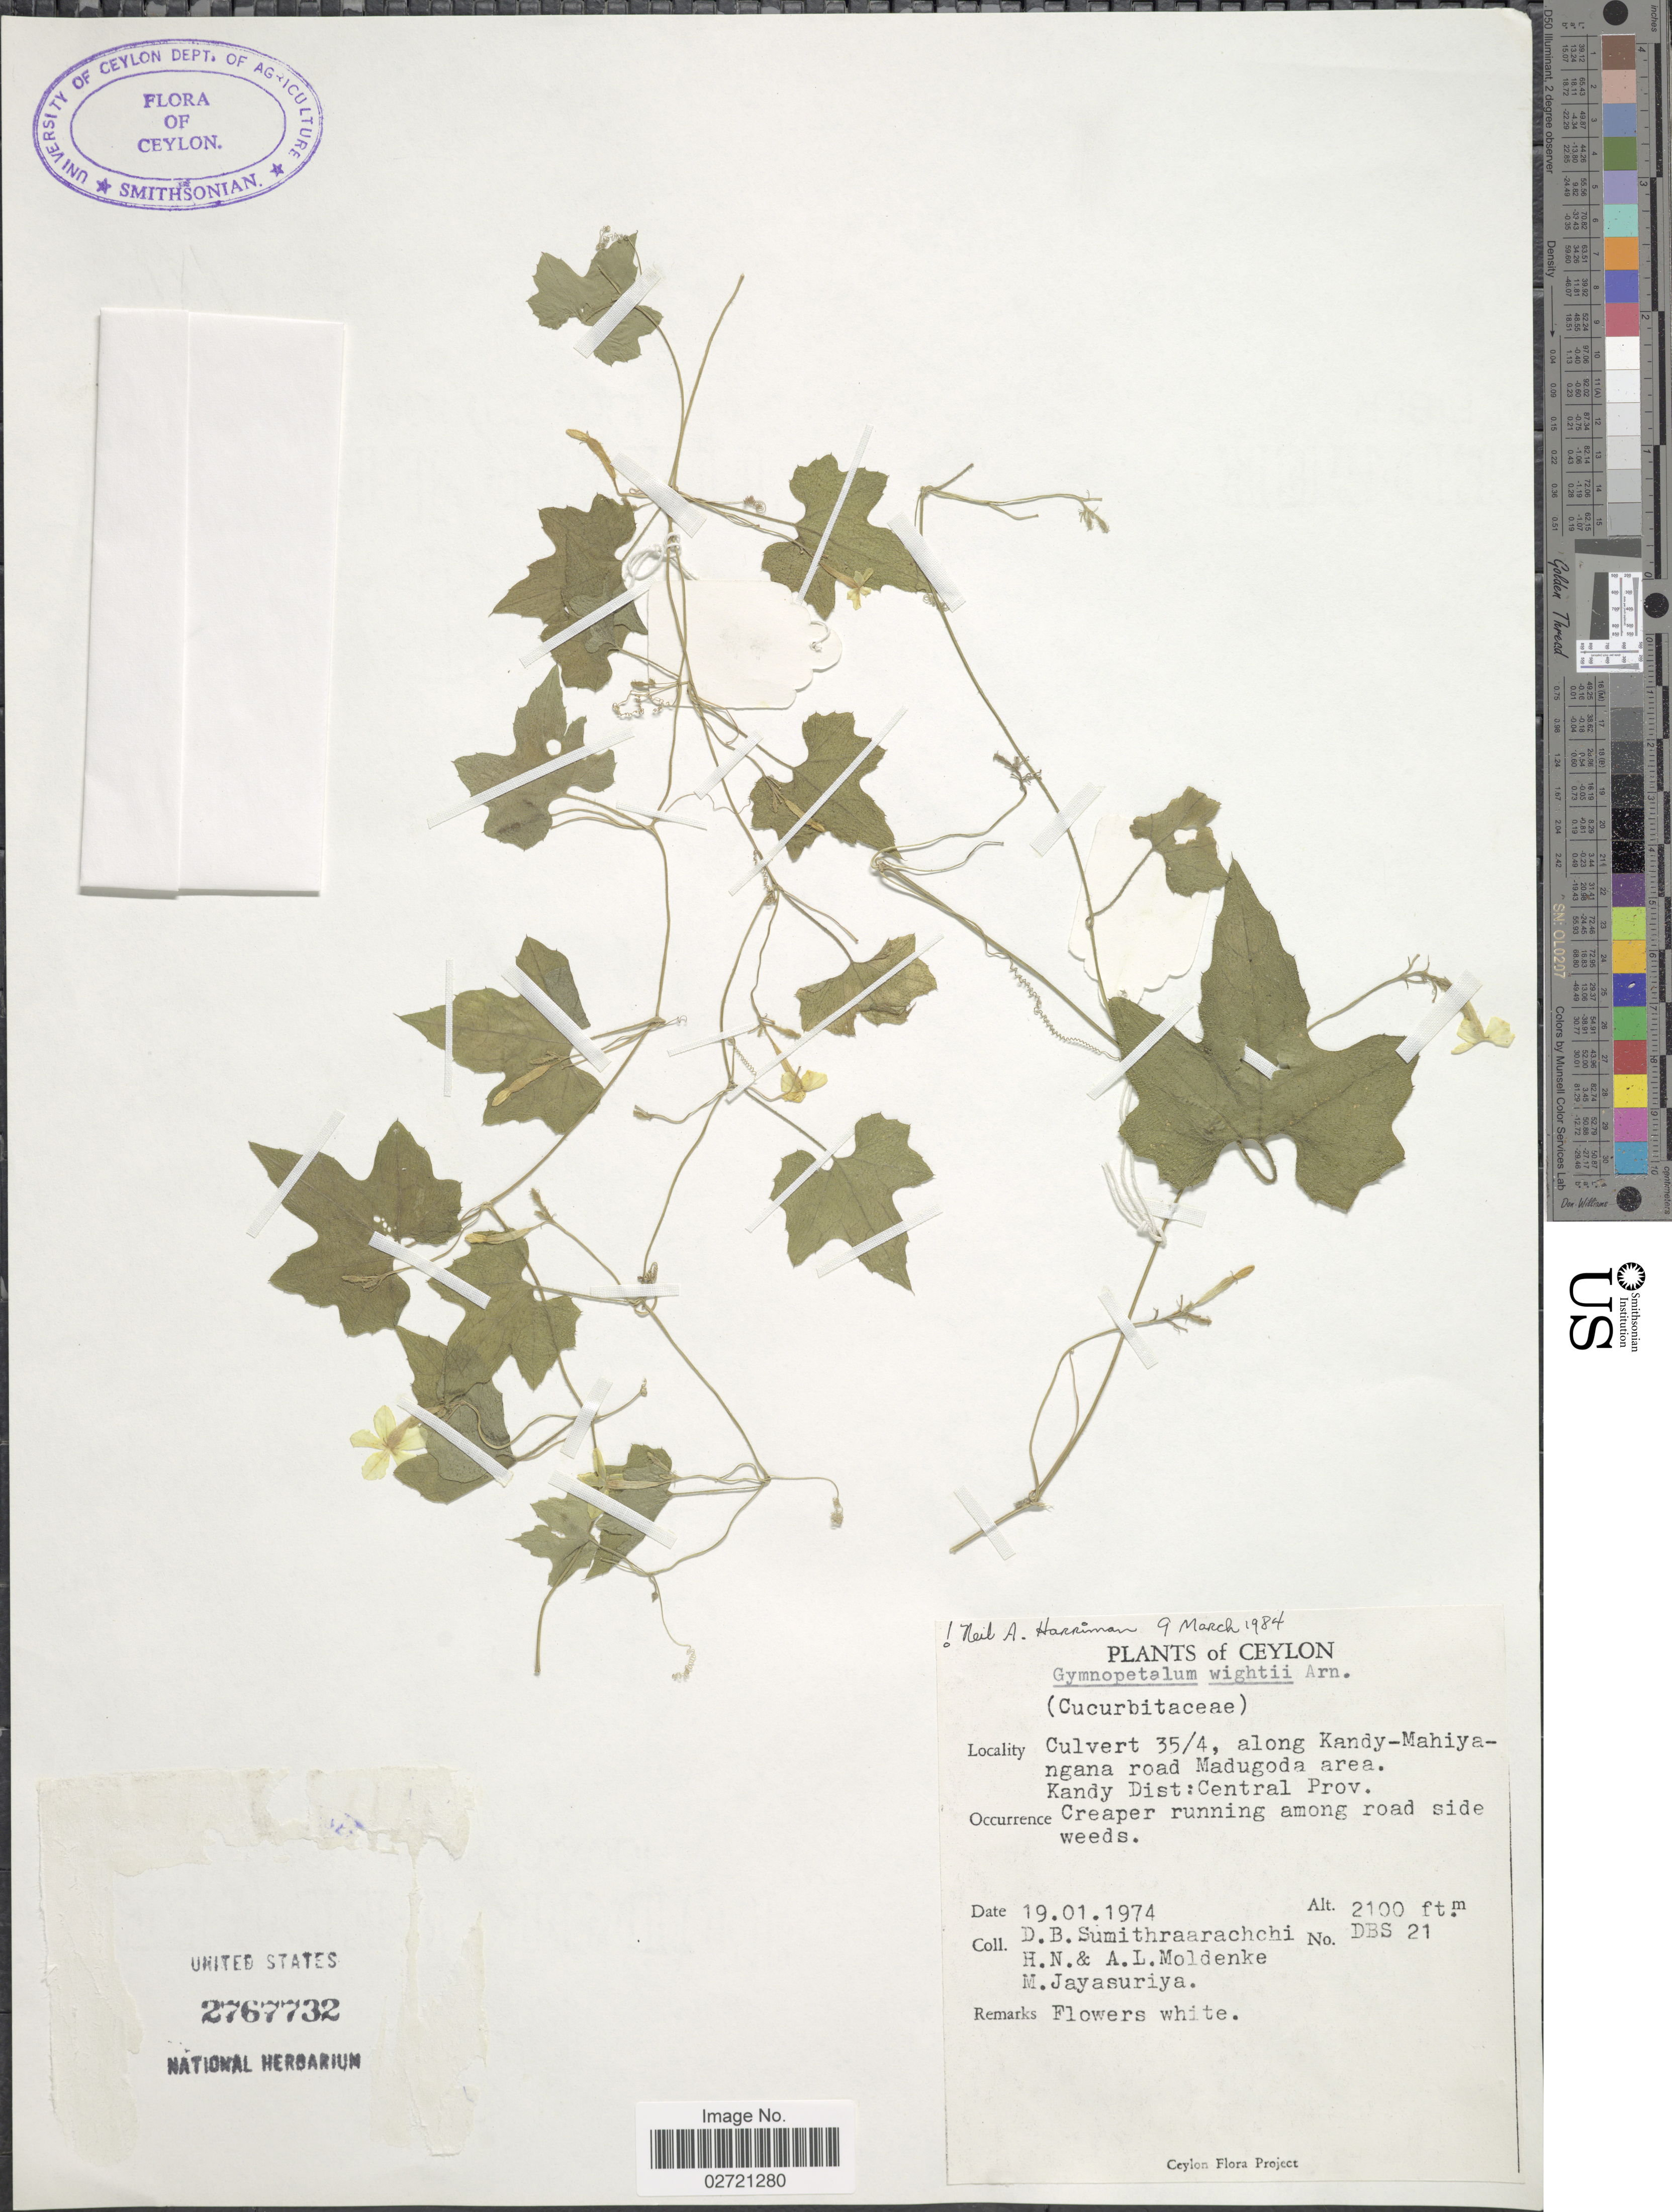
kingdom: Plantae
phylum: Tracheophyta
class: Magnoliopsida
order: Cucurbitales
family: Cucurbitaceae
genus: Trichosanthes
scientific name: Trichosanthes tubiflora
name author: (Wight & Arn.) H.J. de Boer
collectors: D. B. Sumithraarachchi, H. N. Moldenke, A. L. Moldenke & M. Jayasuriya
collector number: DBS 21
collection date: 1974-01-19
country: Sri Lanka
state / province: Central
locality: Ceylon. Culvert 35/4, along Kandy-Mahiyangana road Madugoda area. Kandy Dist.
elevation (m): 640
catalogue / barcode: US 2767732